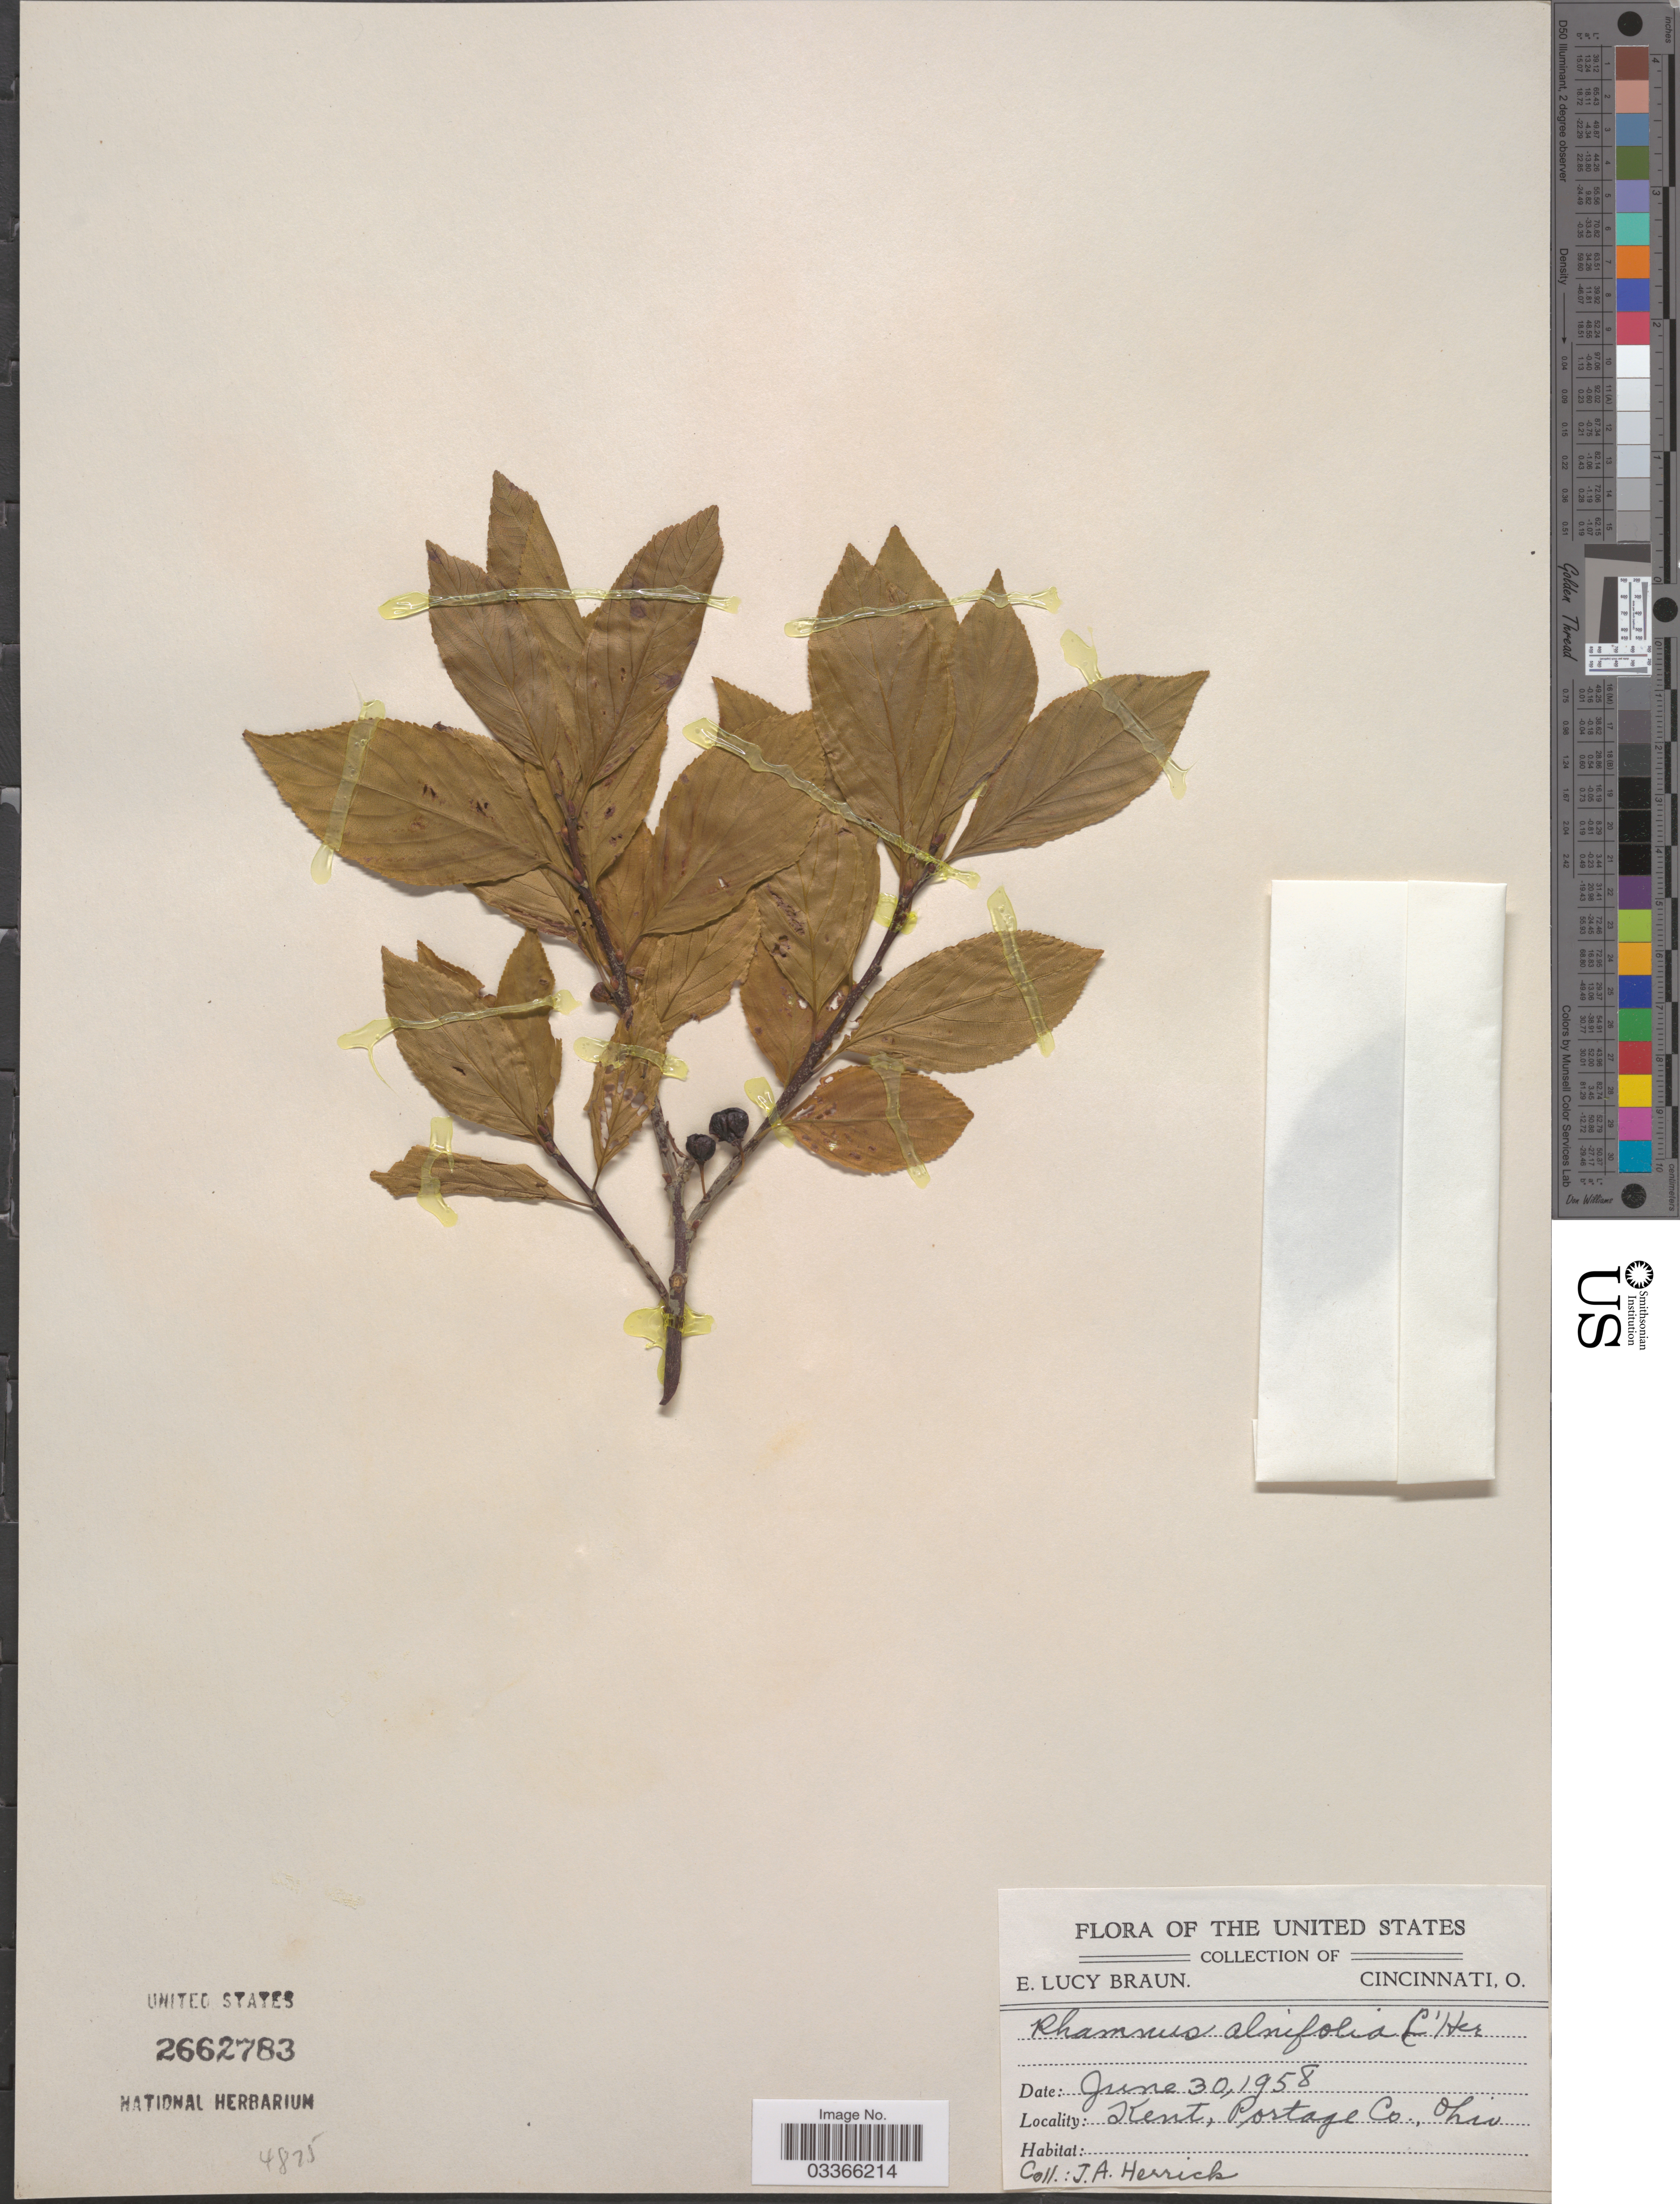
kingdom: Plantae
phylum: Tracheophyta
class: Magnoliopsida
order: Rosales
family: Rhamnaceae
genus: Rhamnus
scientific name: Rhamnus alnifolia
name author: L'Hér.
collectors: J. Herrick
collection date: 1958-06-30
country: United States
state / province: Ohio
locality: Kent, Portage Co.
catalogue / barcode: US 2662783